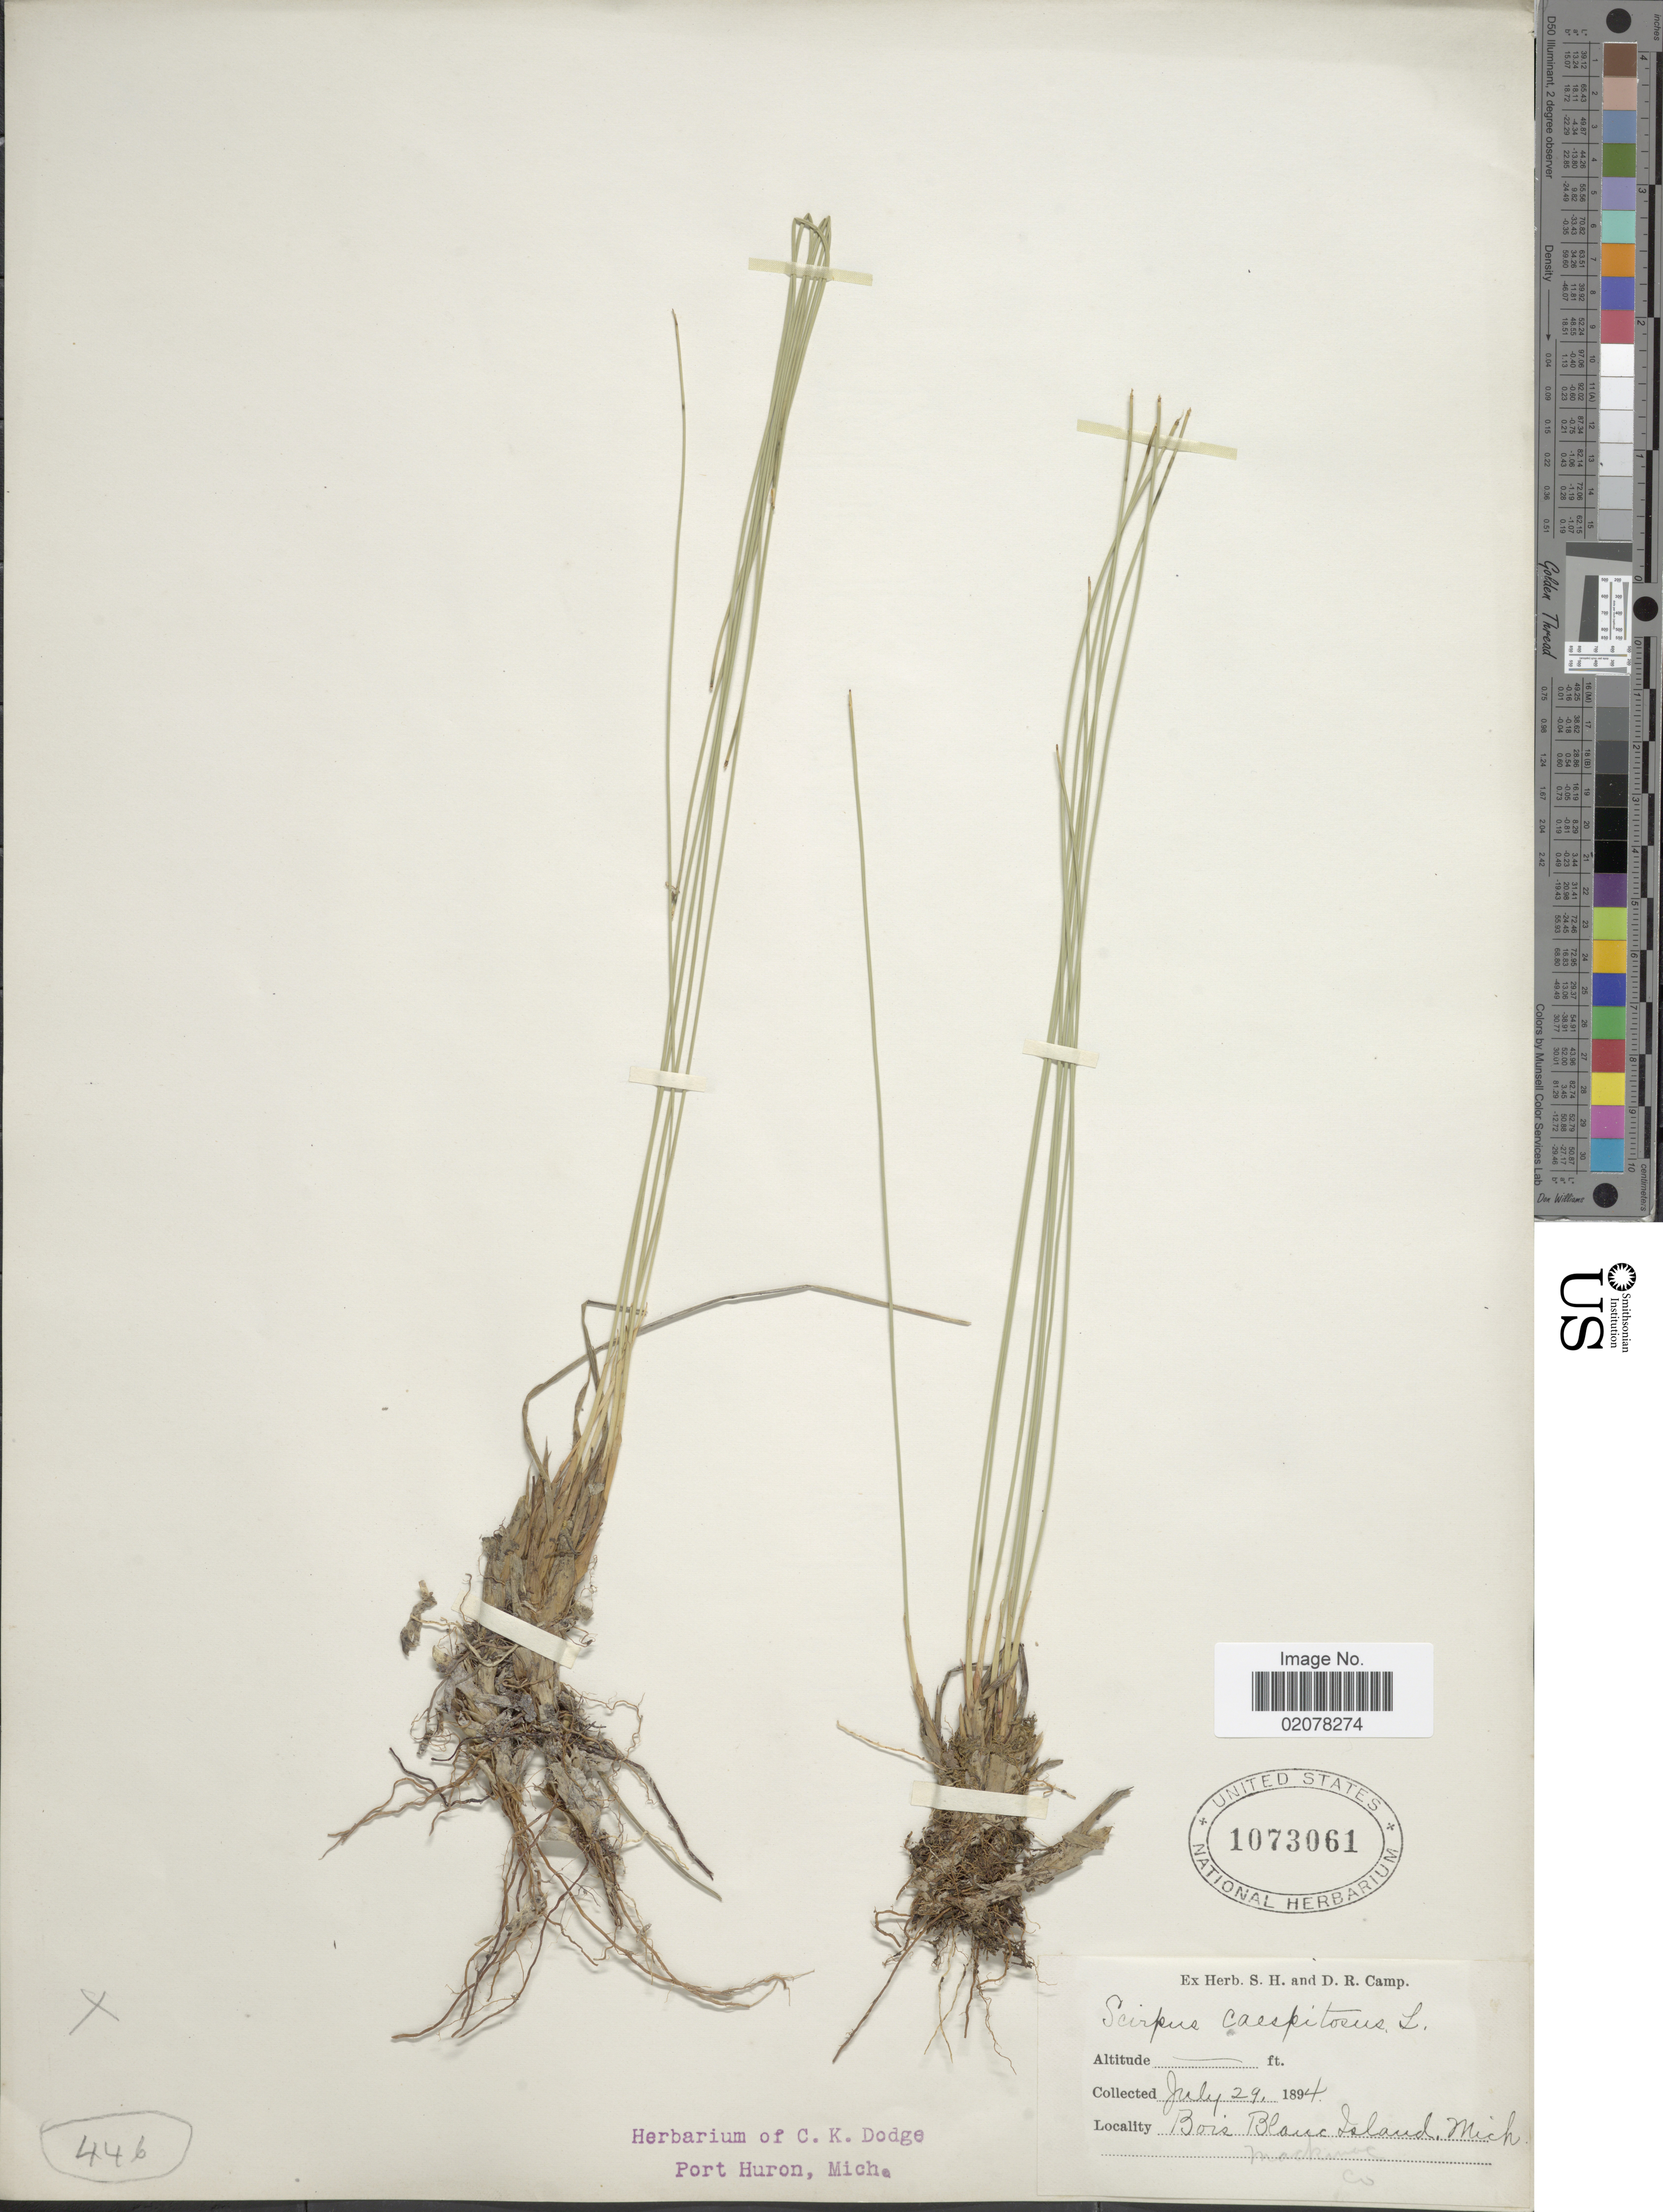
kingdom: Plantae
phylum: Tracheophyta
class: Liliopsida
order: Poales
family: Cyperaceae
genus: Trichophorum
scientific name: Trichophorum cespitosum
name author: (L.) Hartm.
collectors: ex herb. S. H and D. R. Camp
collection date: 1894-07-29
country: United States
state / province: Michigan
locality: Bois Blanc Island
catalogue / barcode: US 1073061